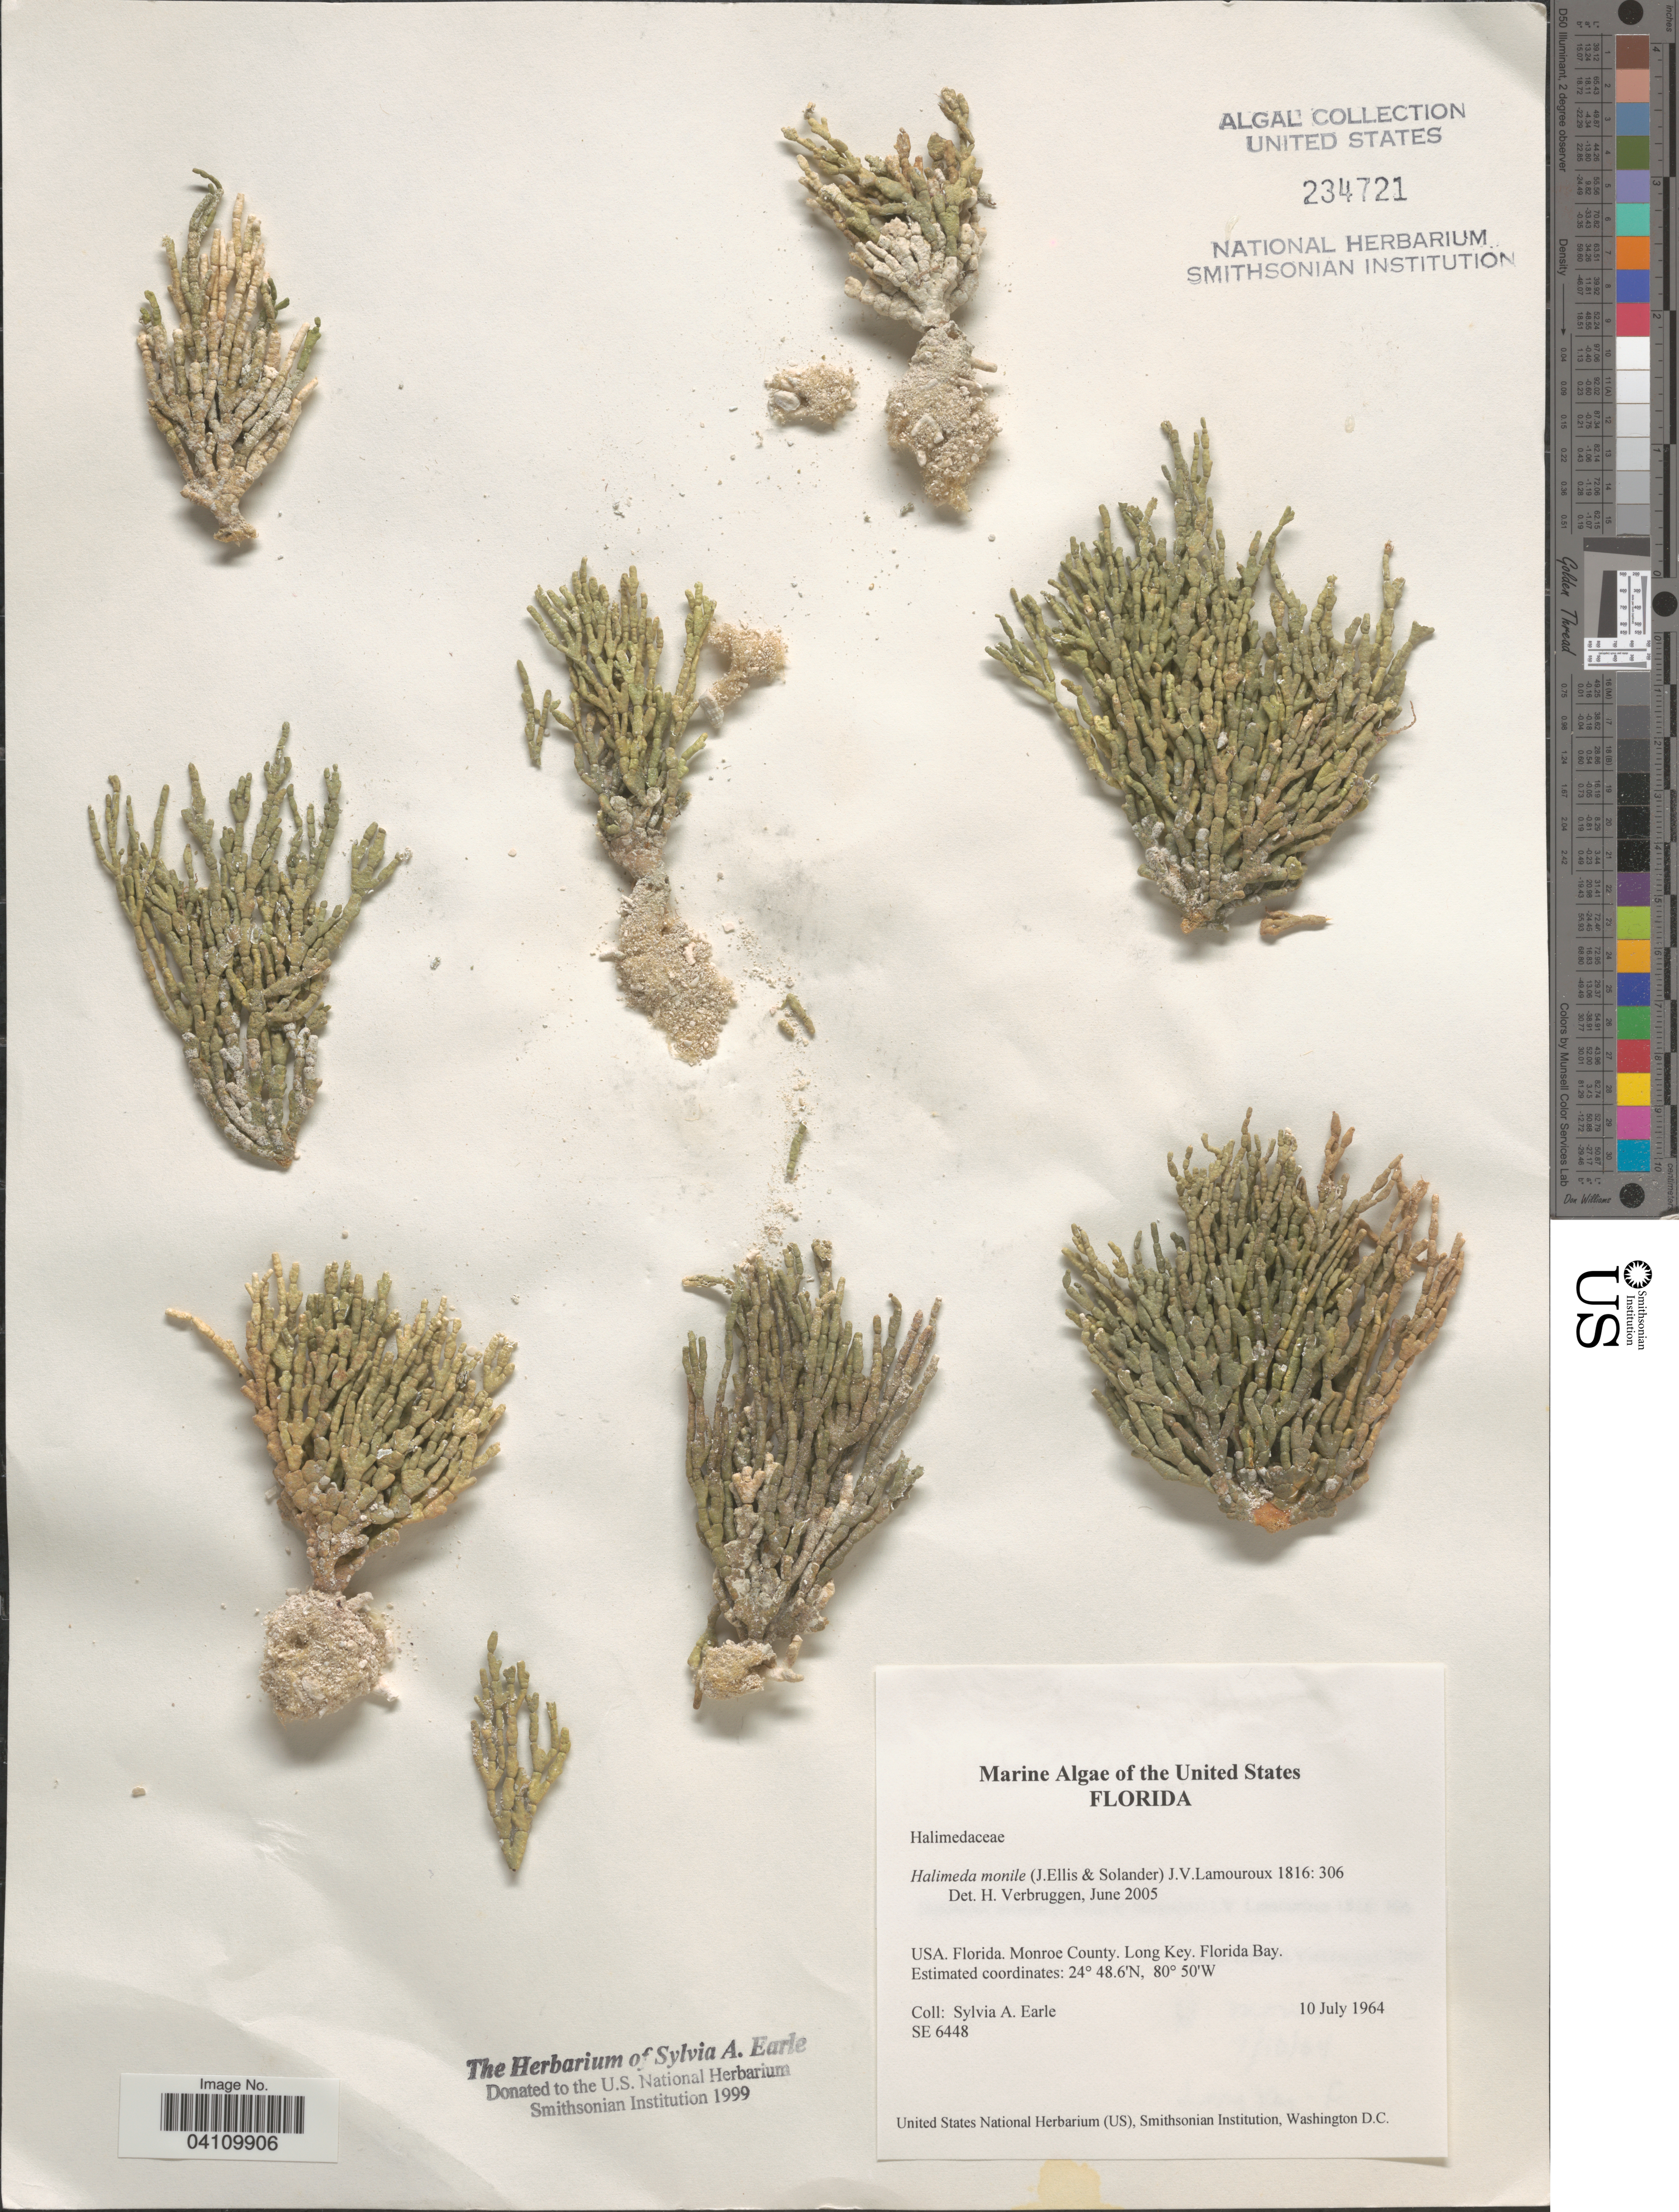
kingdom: Plantae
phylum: Chlorophyta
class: Ulvophyceae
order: Bryopsidales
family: Halimedaceae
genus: Halimeda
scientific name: Halimeda monile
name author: (J. Ellis & Sol.) J.V.Lamouroux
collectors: S. A. Earle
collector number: SE 6448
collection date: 1964-07-10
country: United States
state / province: Florida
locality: Monroe County. Long Key. Florida Bay.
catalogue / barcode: US 234721